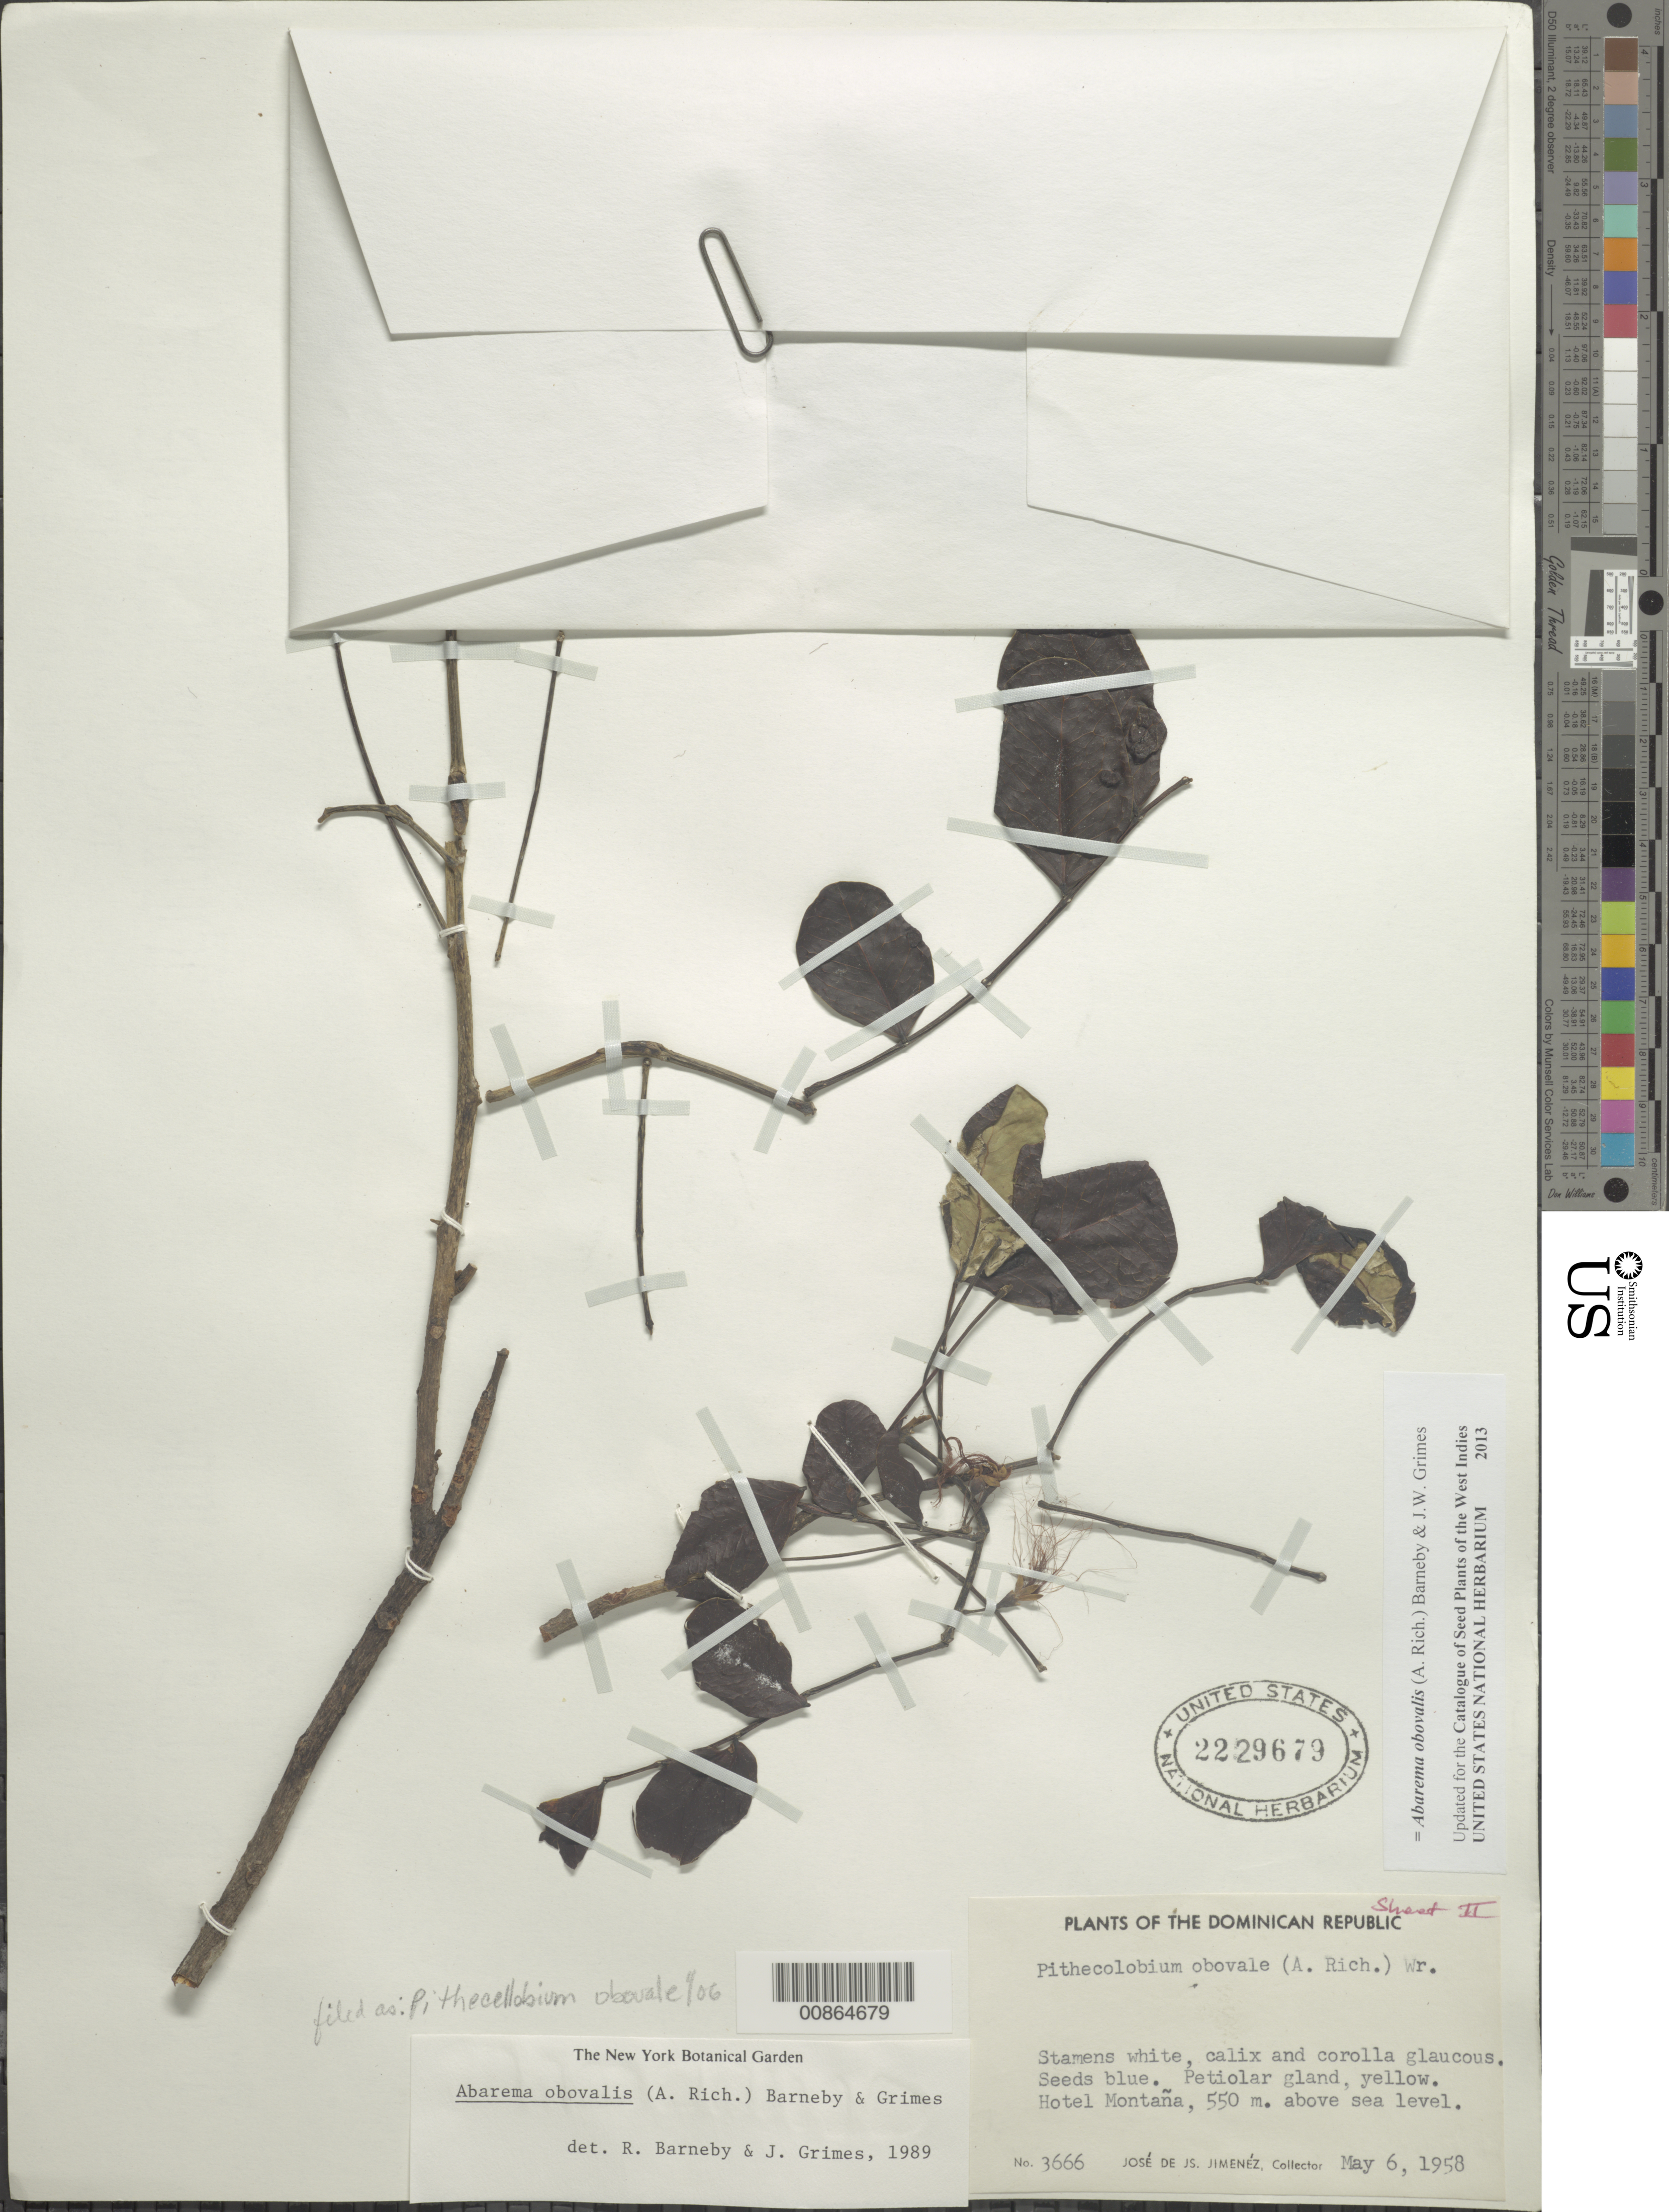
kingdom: Plantae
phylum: Tracheophyta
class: Magnoliopsida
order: Fabales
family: Fabaceae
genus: Jupunba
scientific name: Jupunba obovalis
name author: (A. Rich.) Britton & Rose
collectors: J. J. Jiménez Almonte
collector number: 3666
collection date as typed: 06 May 1958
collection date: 1958-05-06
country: Dominican Republic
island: Hispaniola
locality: Hotel Montaña.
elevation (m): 550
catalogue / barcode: US 2229679